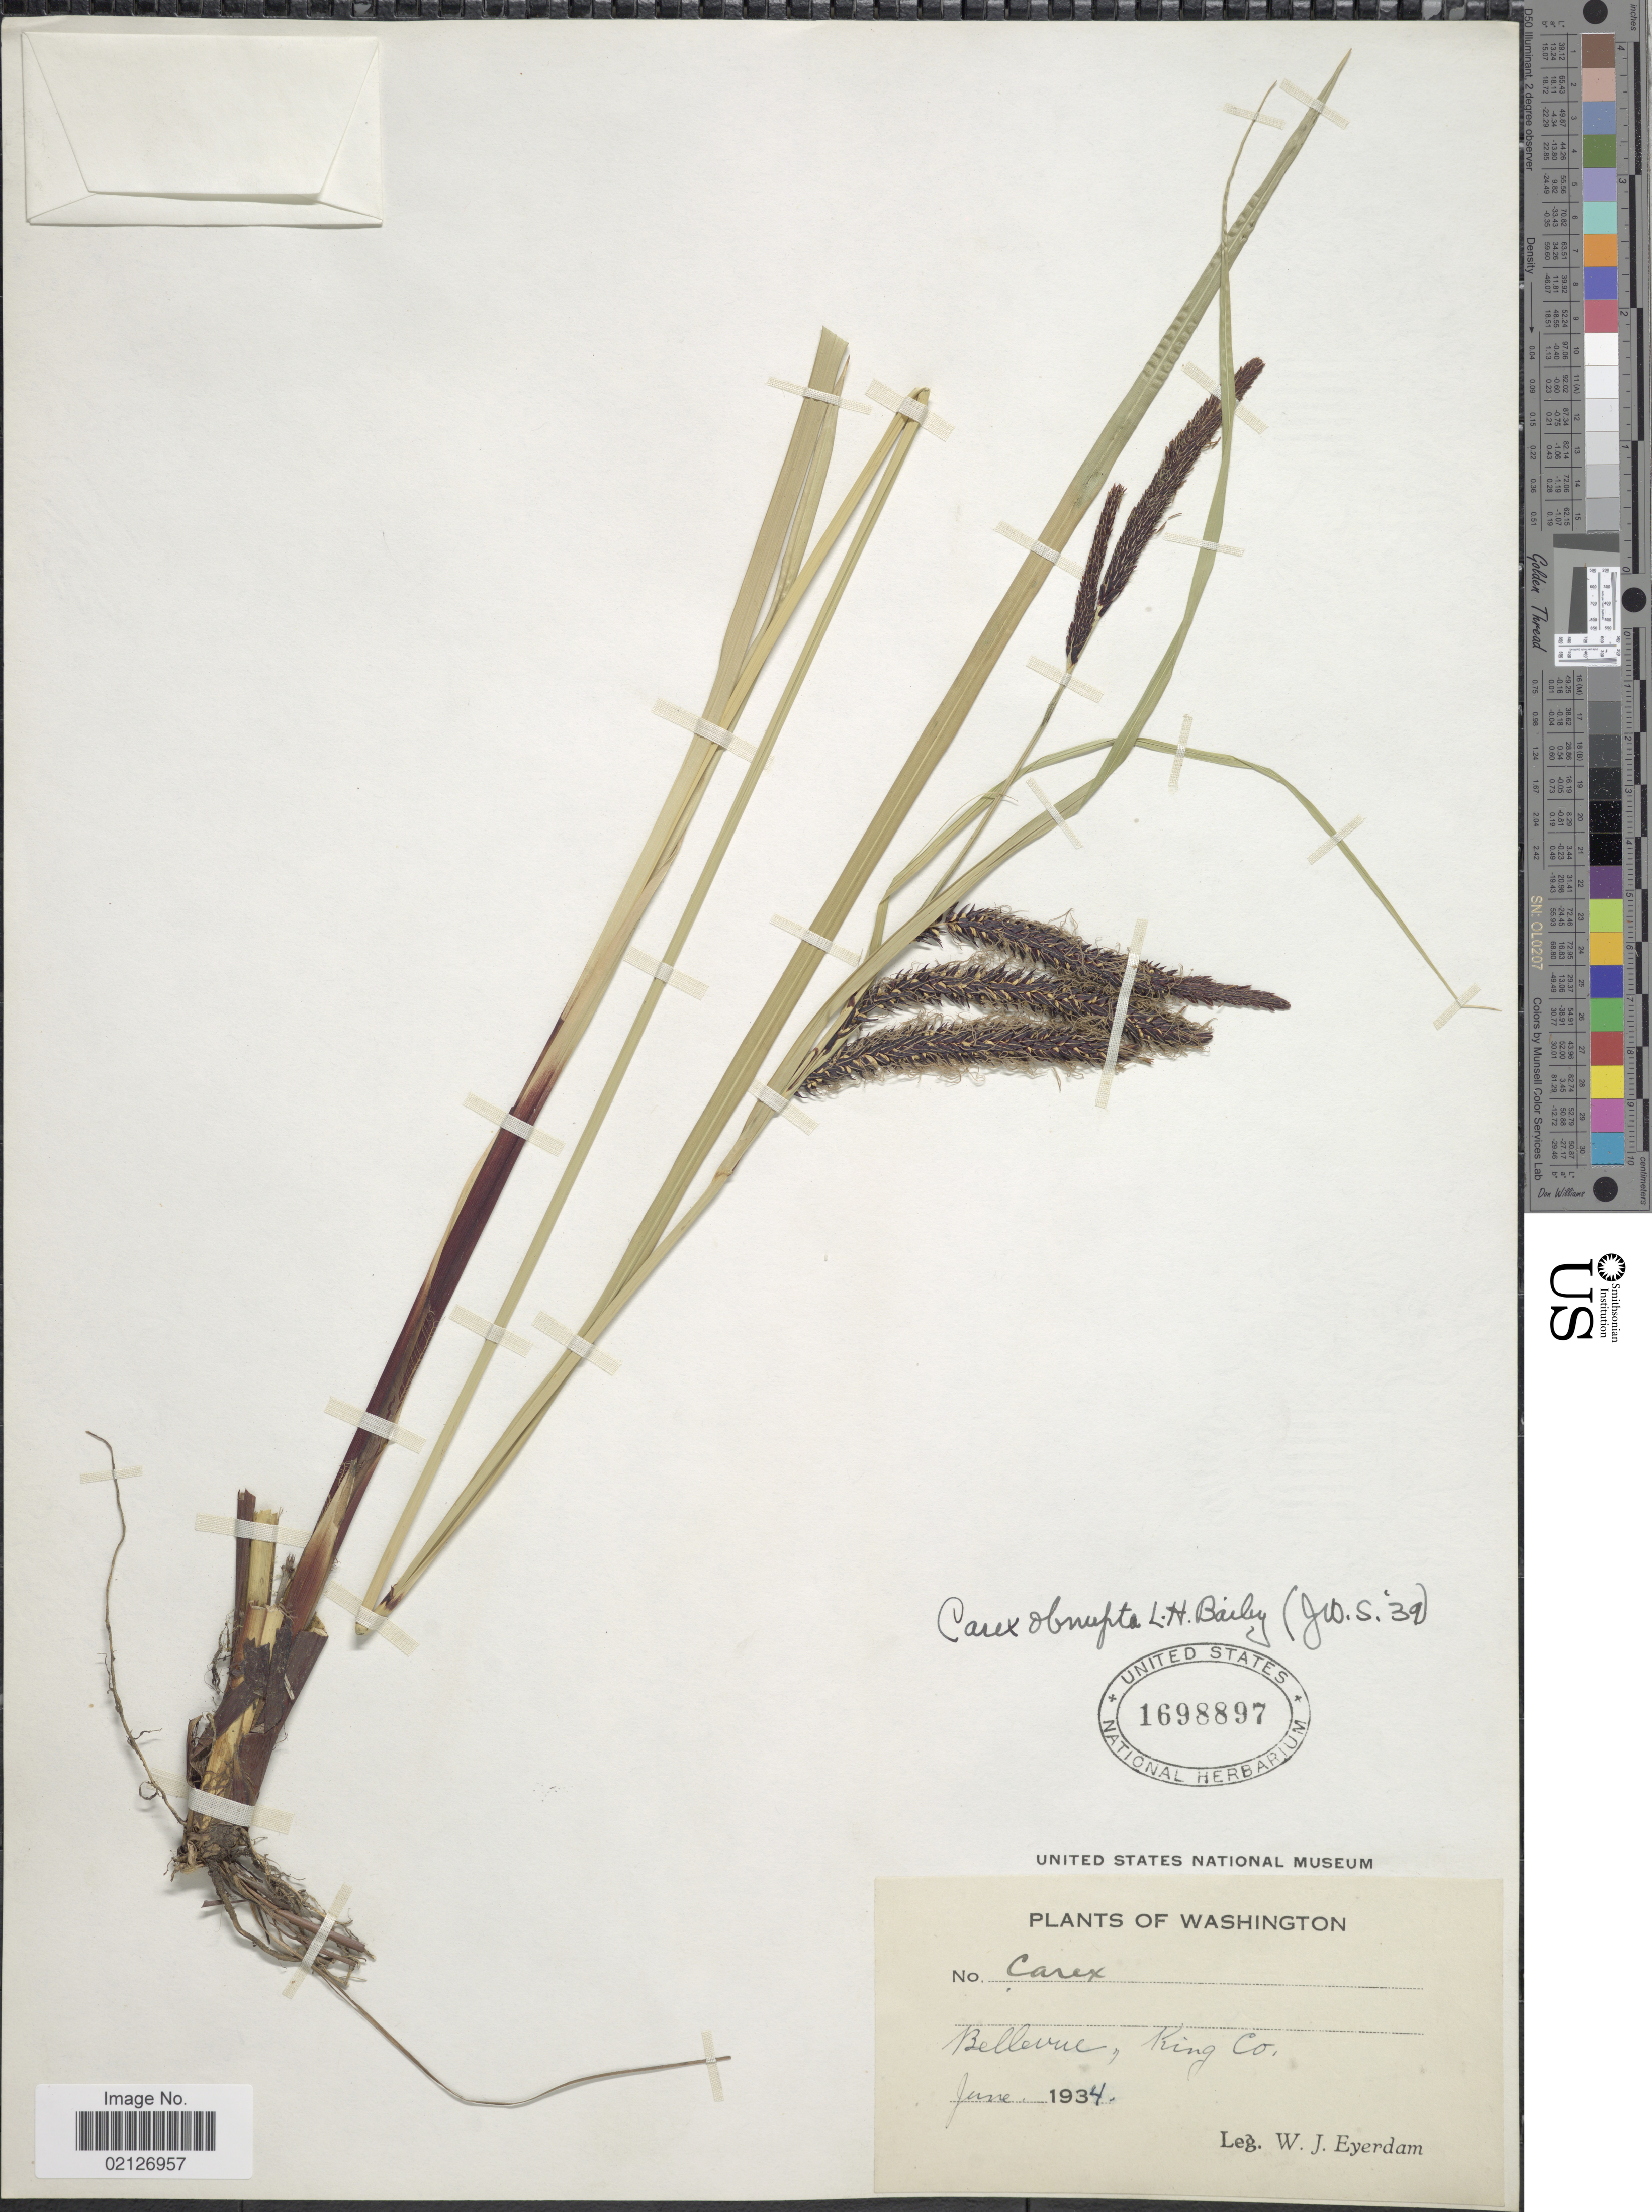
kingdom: Plantae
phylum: Tracheophyta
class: Liliopsida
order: Poales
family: Cyperaceae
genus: Carex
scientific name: Carex obnupta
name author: L.H. Bailey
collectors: W. J. Eyerdam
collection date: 1934-06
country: United States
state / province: Washington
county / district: King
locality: Bellevue, King Co.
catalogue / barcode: US 1698897